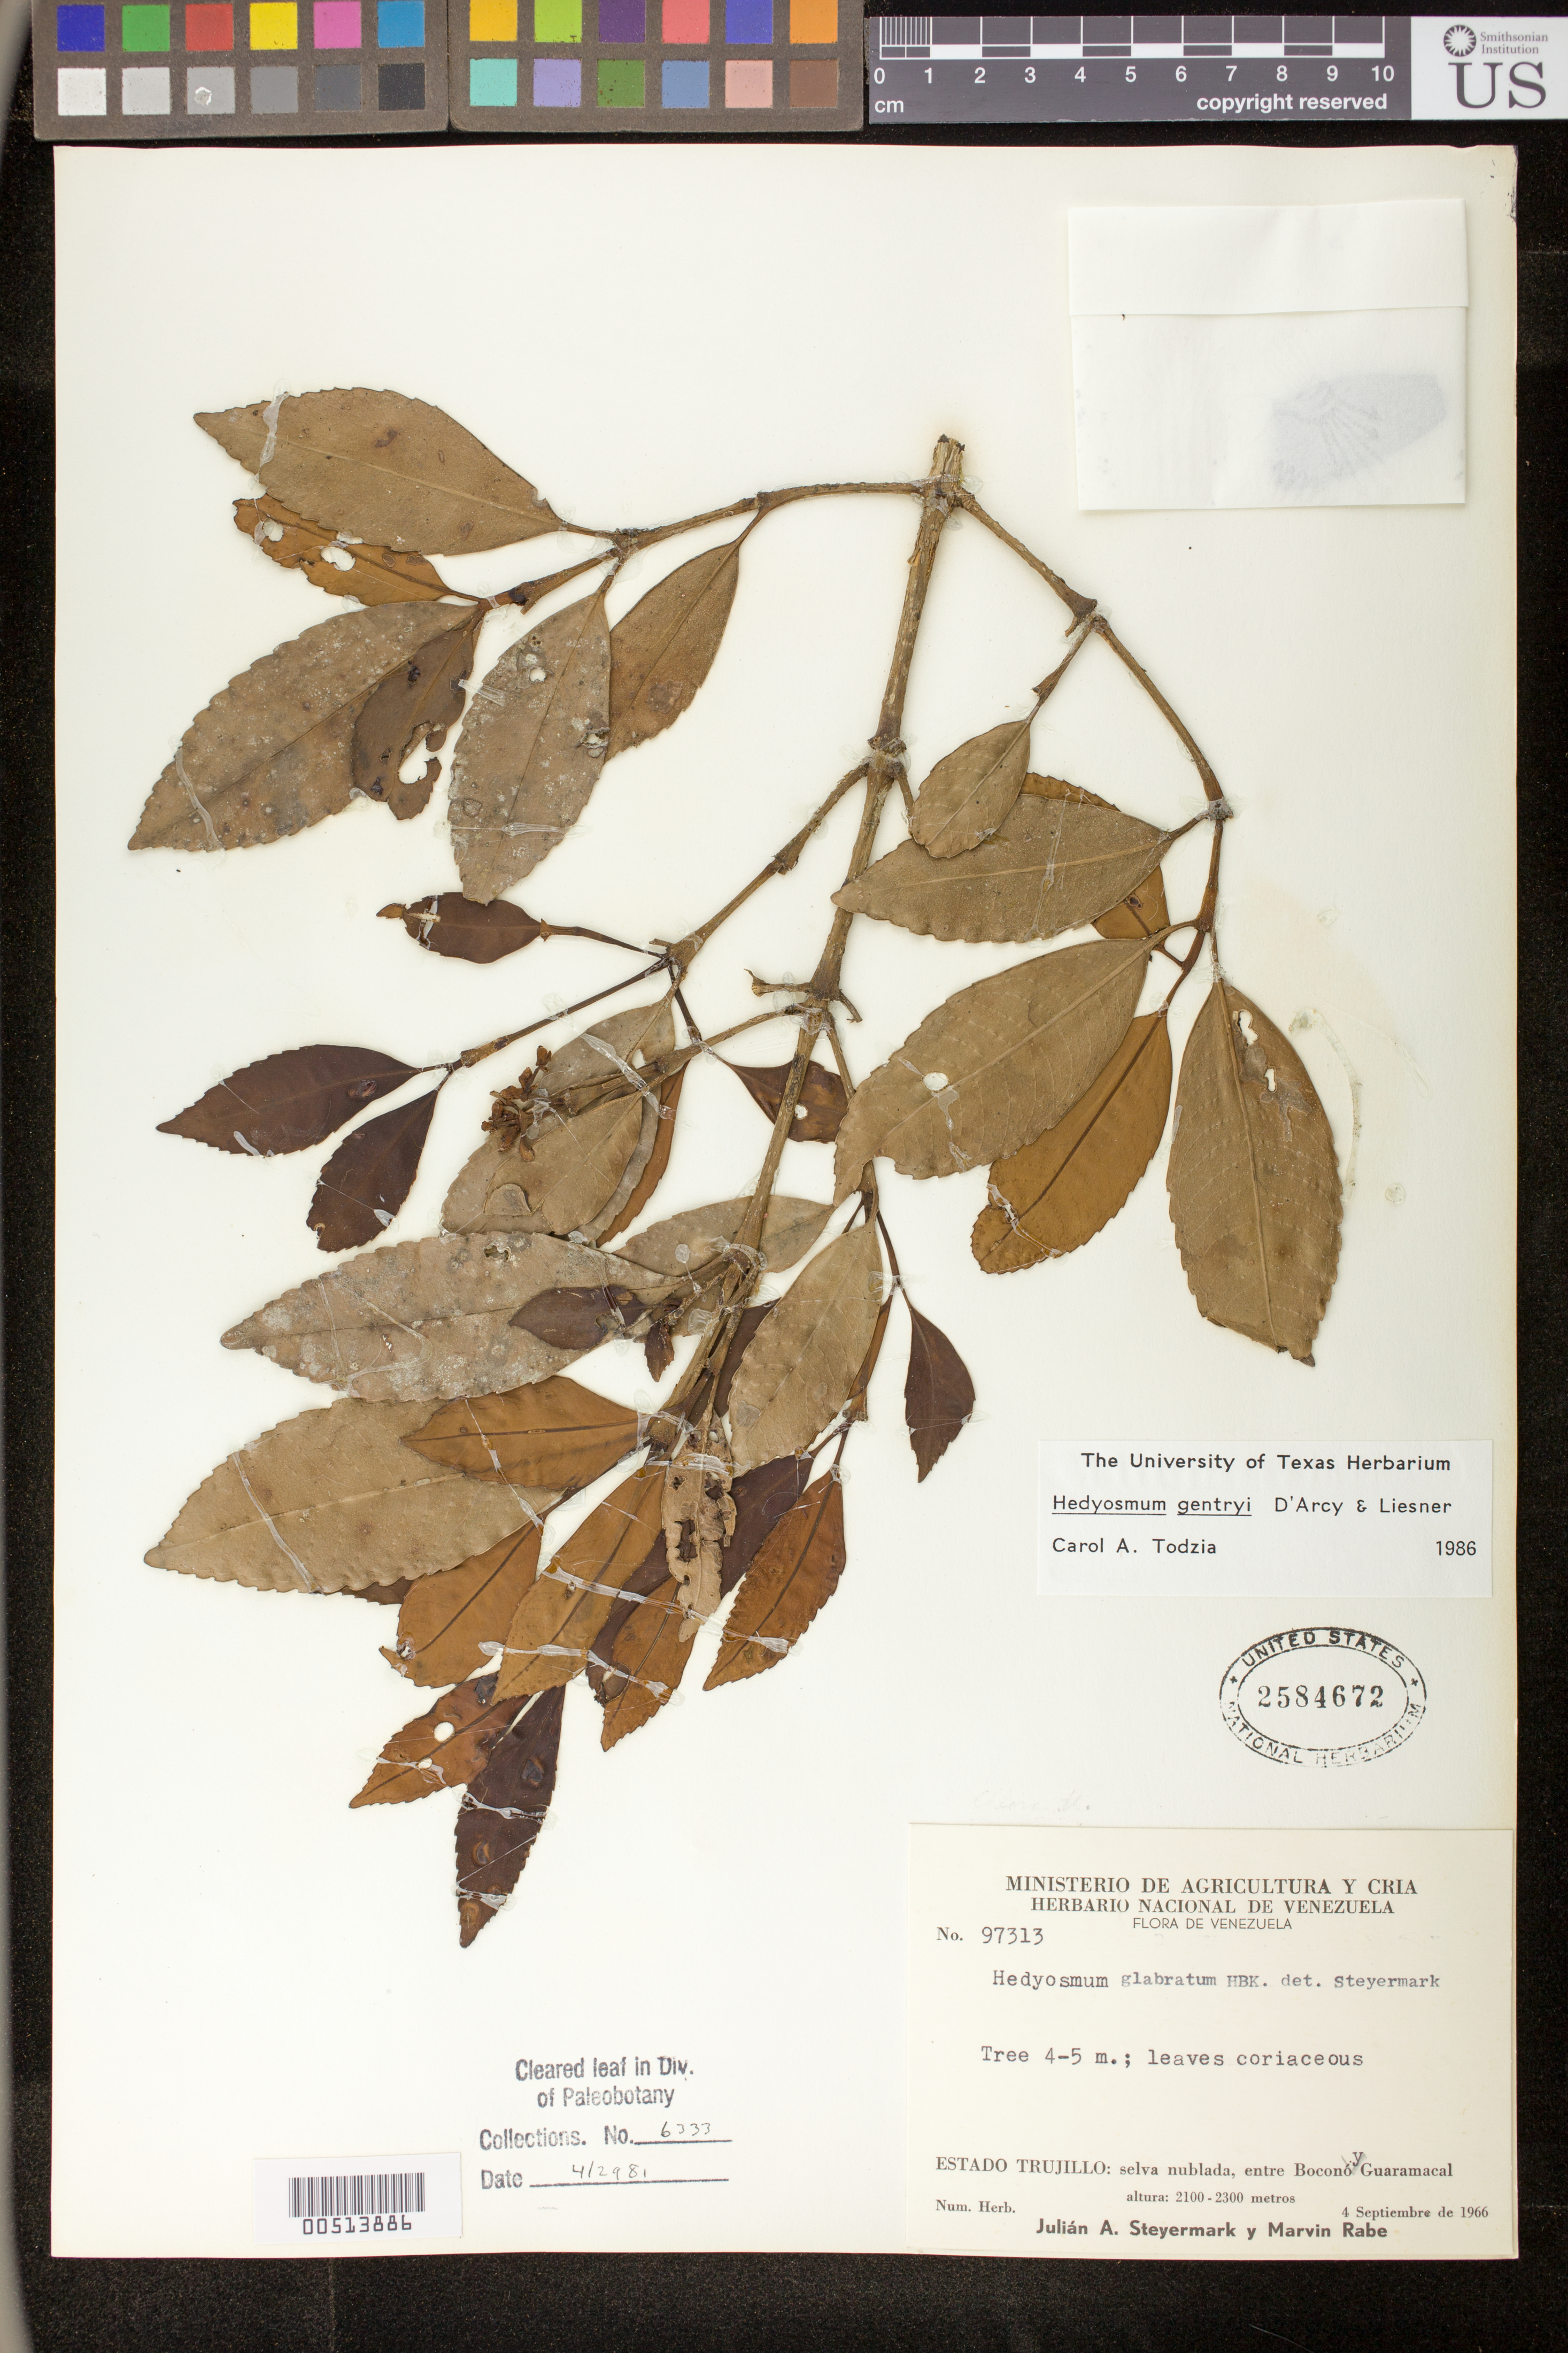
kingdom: Plantae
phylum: Tracheophyta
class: Magnoliopsida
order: Chloranthales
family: Chloranthaceae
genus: Hedyosmum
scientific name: Hedyosmum gentryi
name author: D'Arcy & Liesner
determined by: Todzia, C. A., (TEX), University of Texas Austin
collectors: J. Steyermark & M. Rabe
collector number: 97313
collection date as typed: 04 Sep 1966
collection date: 1966-09-04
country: Venezuela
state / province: Trujillo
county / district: Boconó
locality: Entre Boconó y Guaramacal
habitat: Selva nublada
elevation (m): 2100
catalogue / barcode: US 2584672